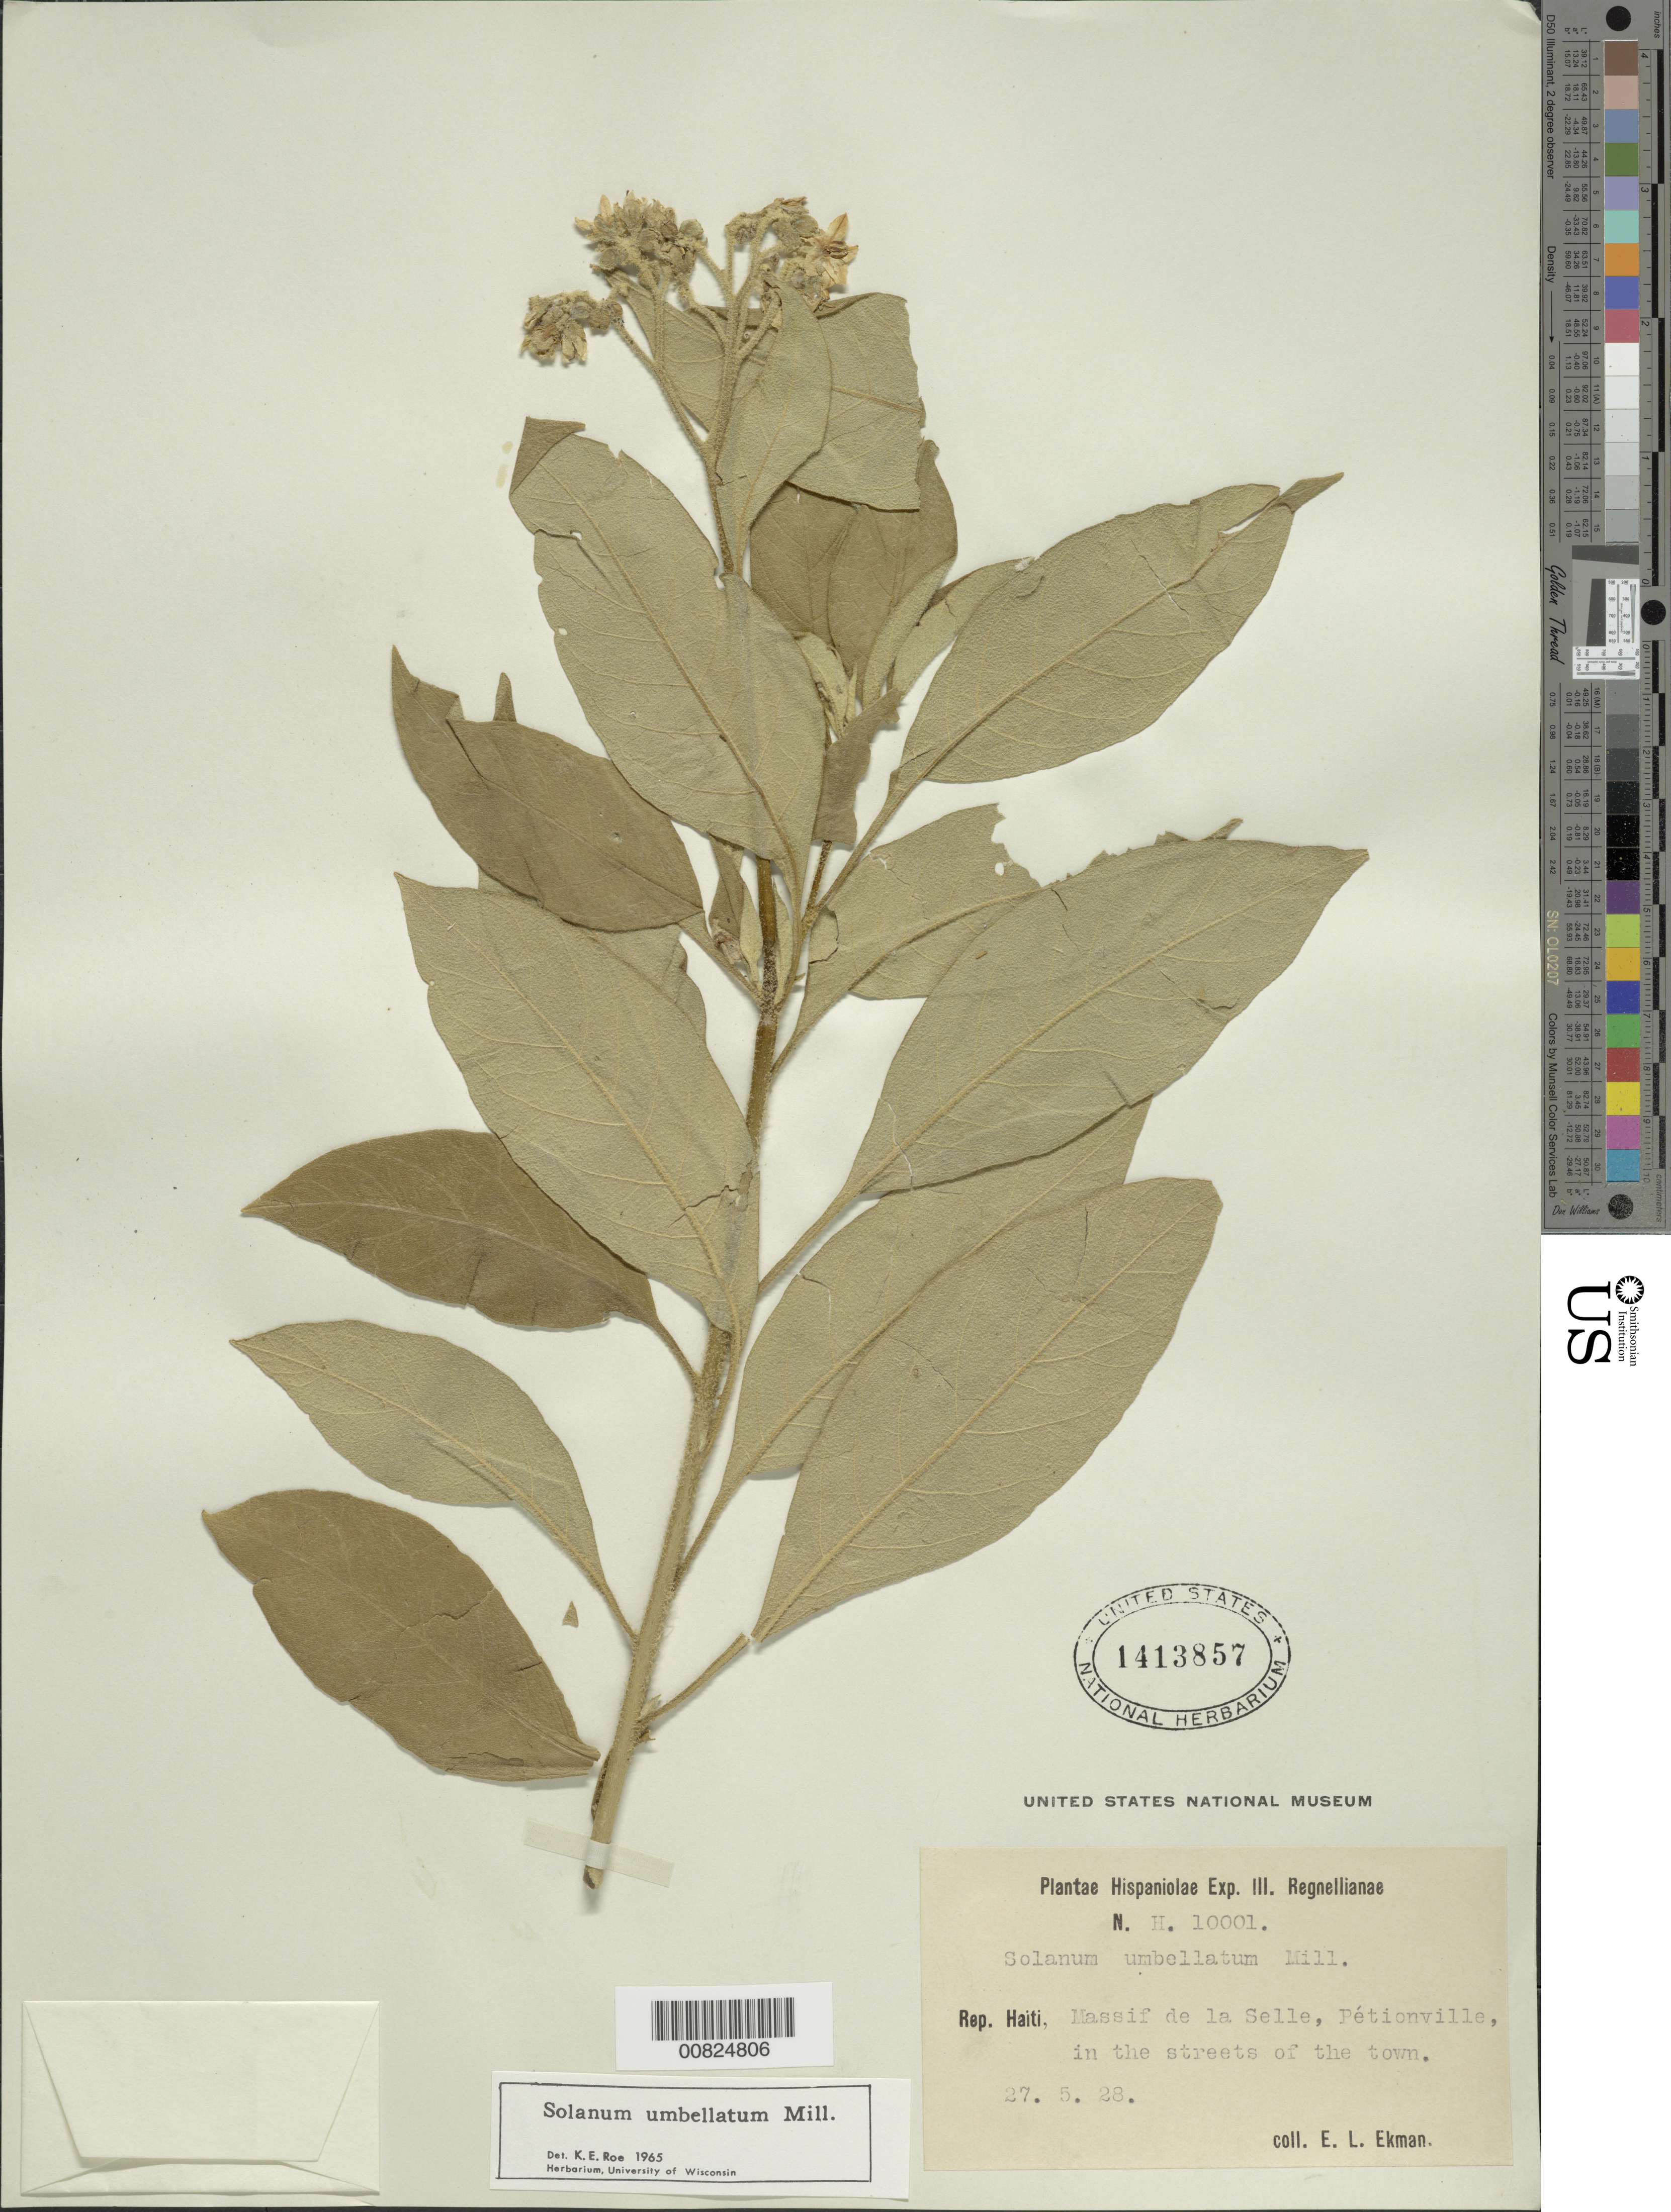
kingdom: Plantae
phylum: Tracheophyta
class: Magnoliopsida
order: Solanales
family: Solanaceae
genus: Solanum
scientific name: Solanum umbellatum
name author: Mill.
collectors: E. L. Ekman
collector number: H 10001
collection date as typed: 27 May 1928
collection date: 1928-05-27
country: Haiti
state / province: Ouest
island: Hispaniola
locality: Massif de la Selle, Pétionville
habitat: In the streets of the town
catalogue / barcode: US 1413857